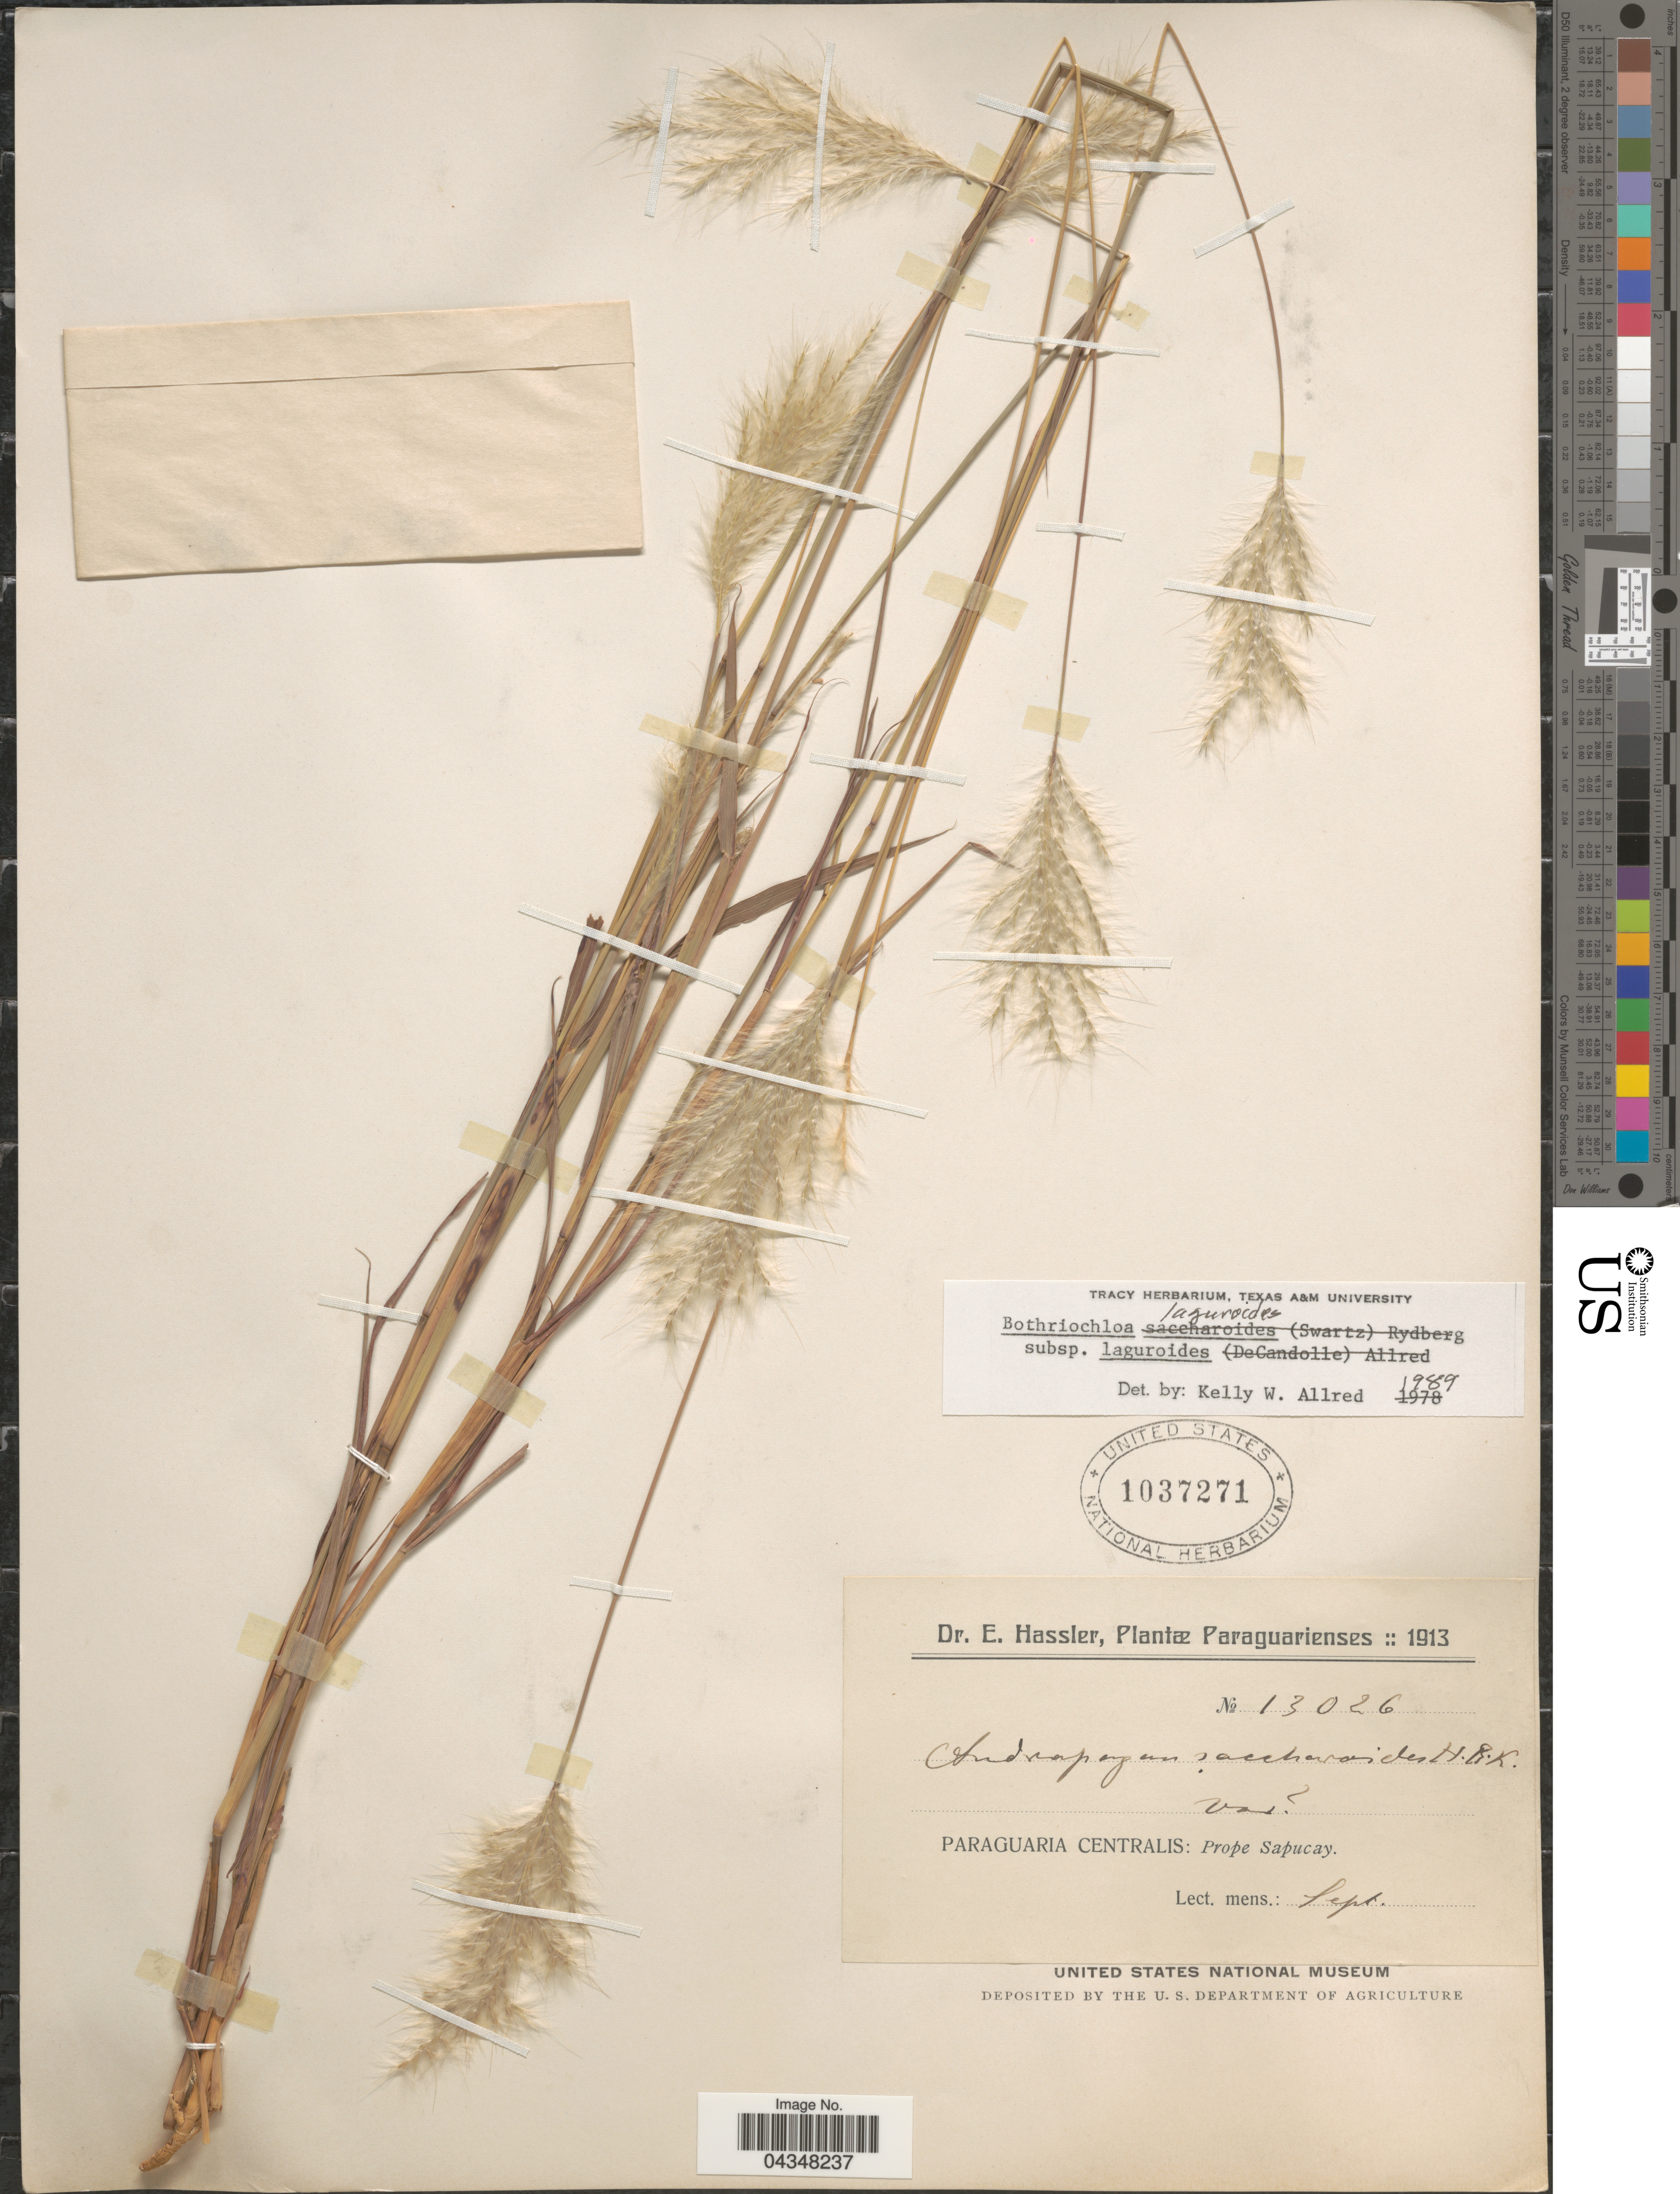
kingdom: Plantae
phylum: Tracheophyta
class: Liliopsida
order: Poales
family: Poaceae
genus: Bothriochloa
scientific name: Bothriochloa laguroides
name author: (DC.) Herter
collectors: E. Hassler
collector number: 13026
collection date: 1913-09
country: Paraguay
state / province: Paraguari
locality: Paraguaria Centralis: Prope Sapucay.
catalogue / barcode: US 1037271